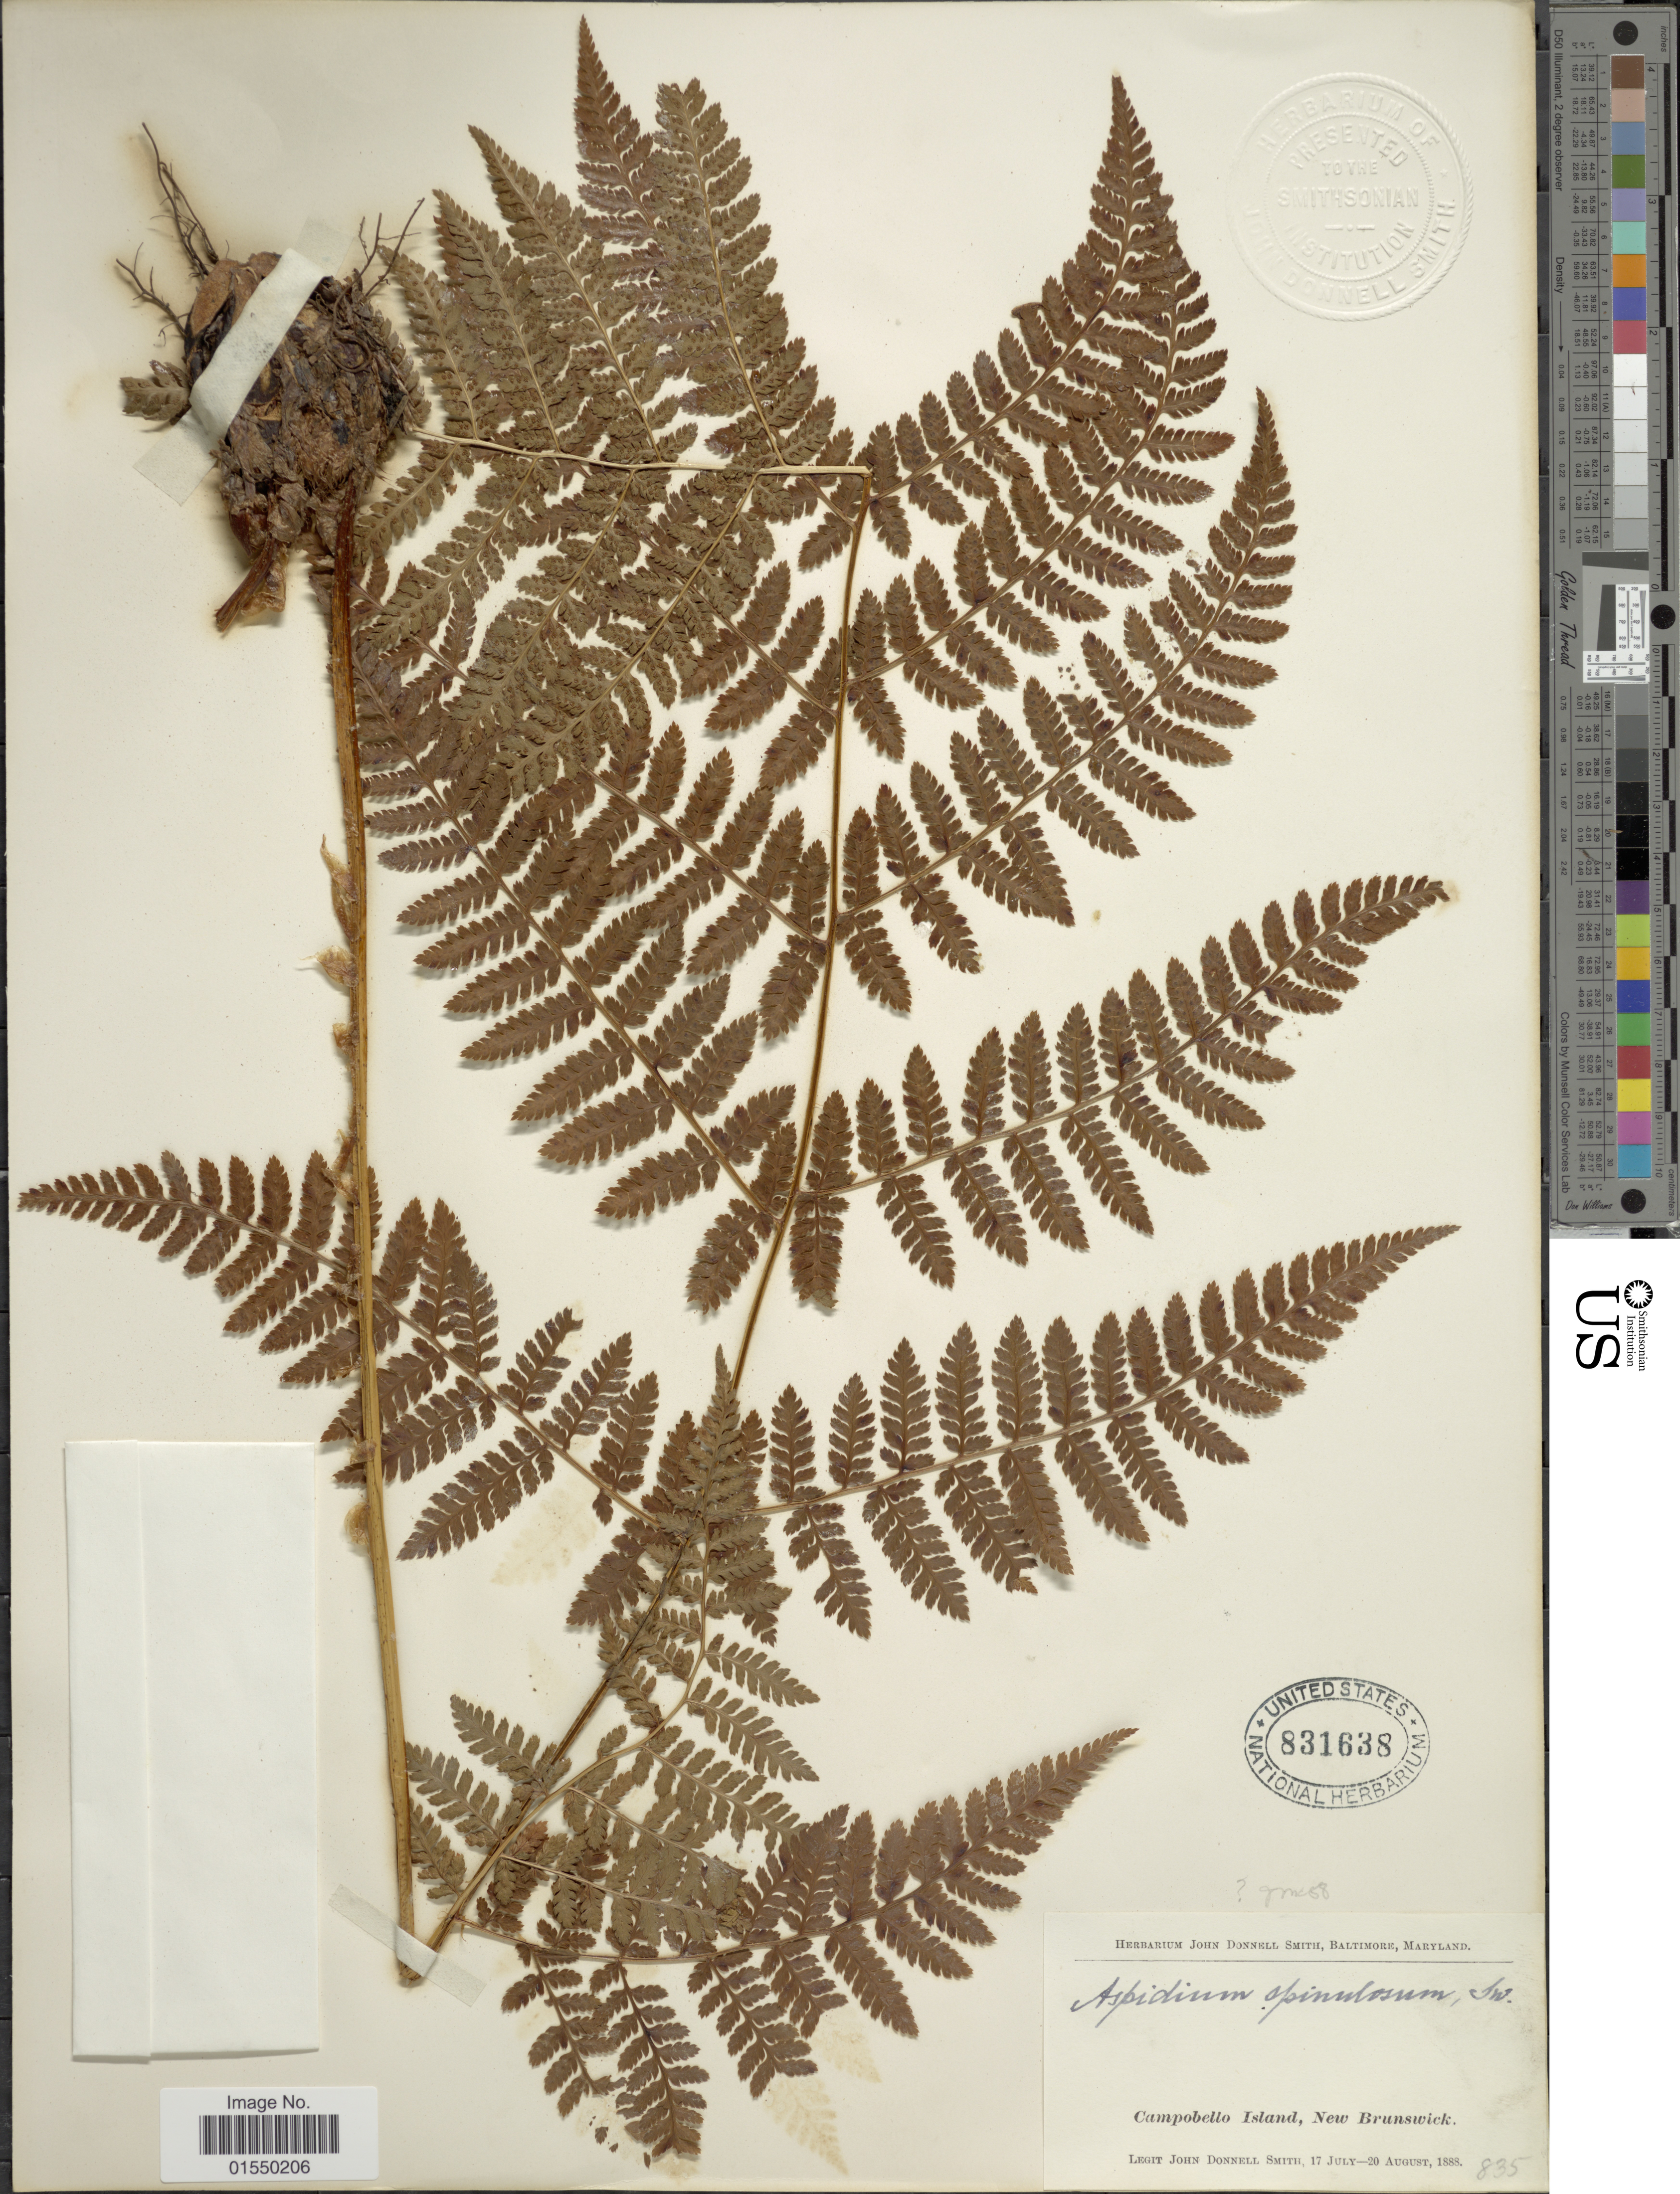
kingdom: Plantae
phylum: Tracheophyta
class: Polypodiopsida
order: Polypodiales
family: Dryopteridaceae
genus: Dryopteris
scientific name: Dryopteris carthusiana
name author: (Villars) H.P. Fuchs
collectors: J. Donnell Smith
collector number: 835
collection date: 1888-07-17/1888-08-20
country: Canada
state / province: New Brunswick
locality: Campobello Island, New Brunswick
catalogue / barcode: US 831638